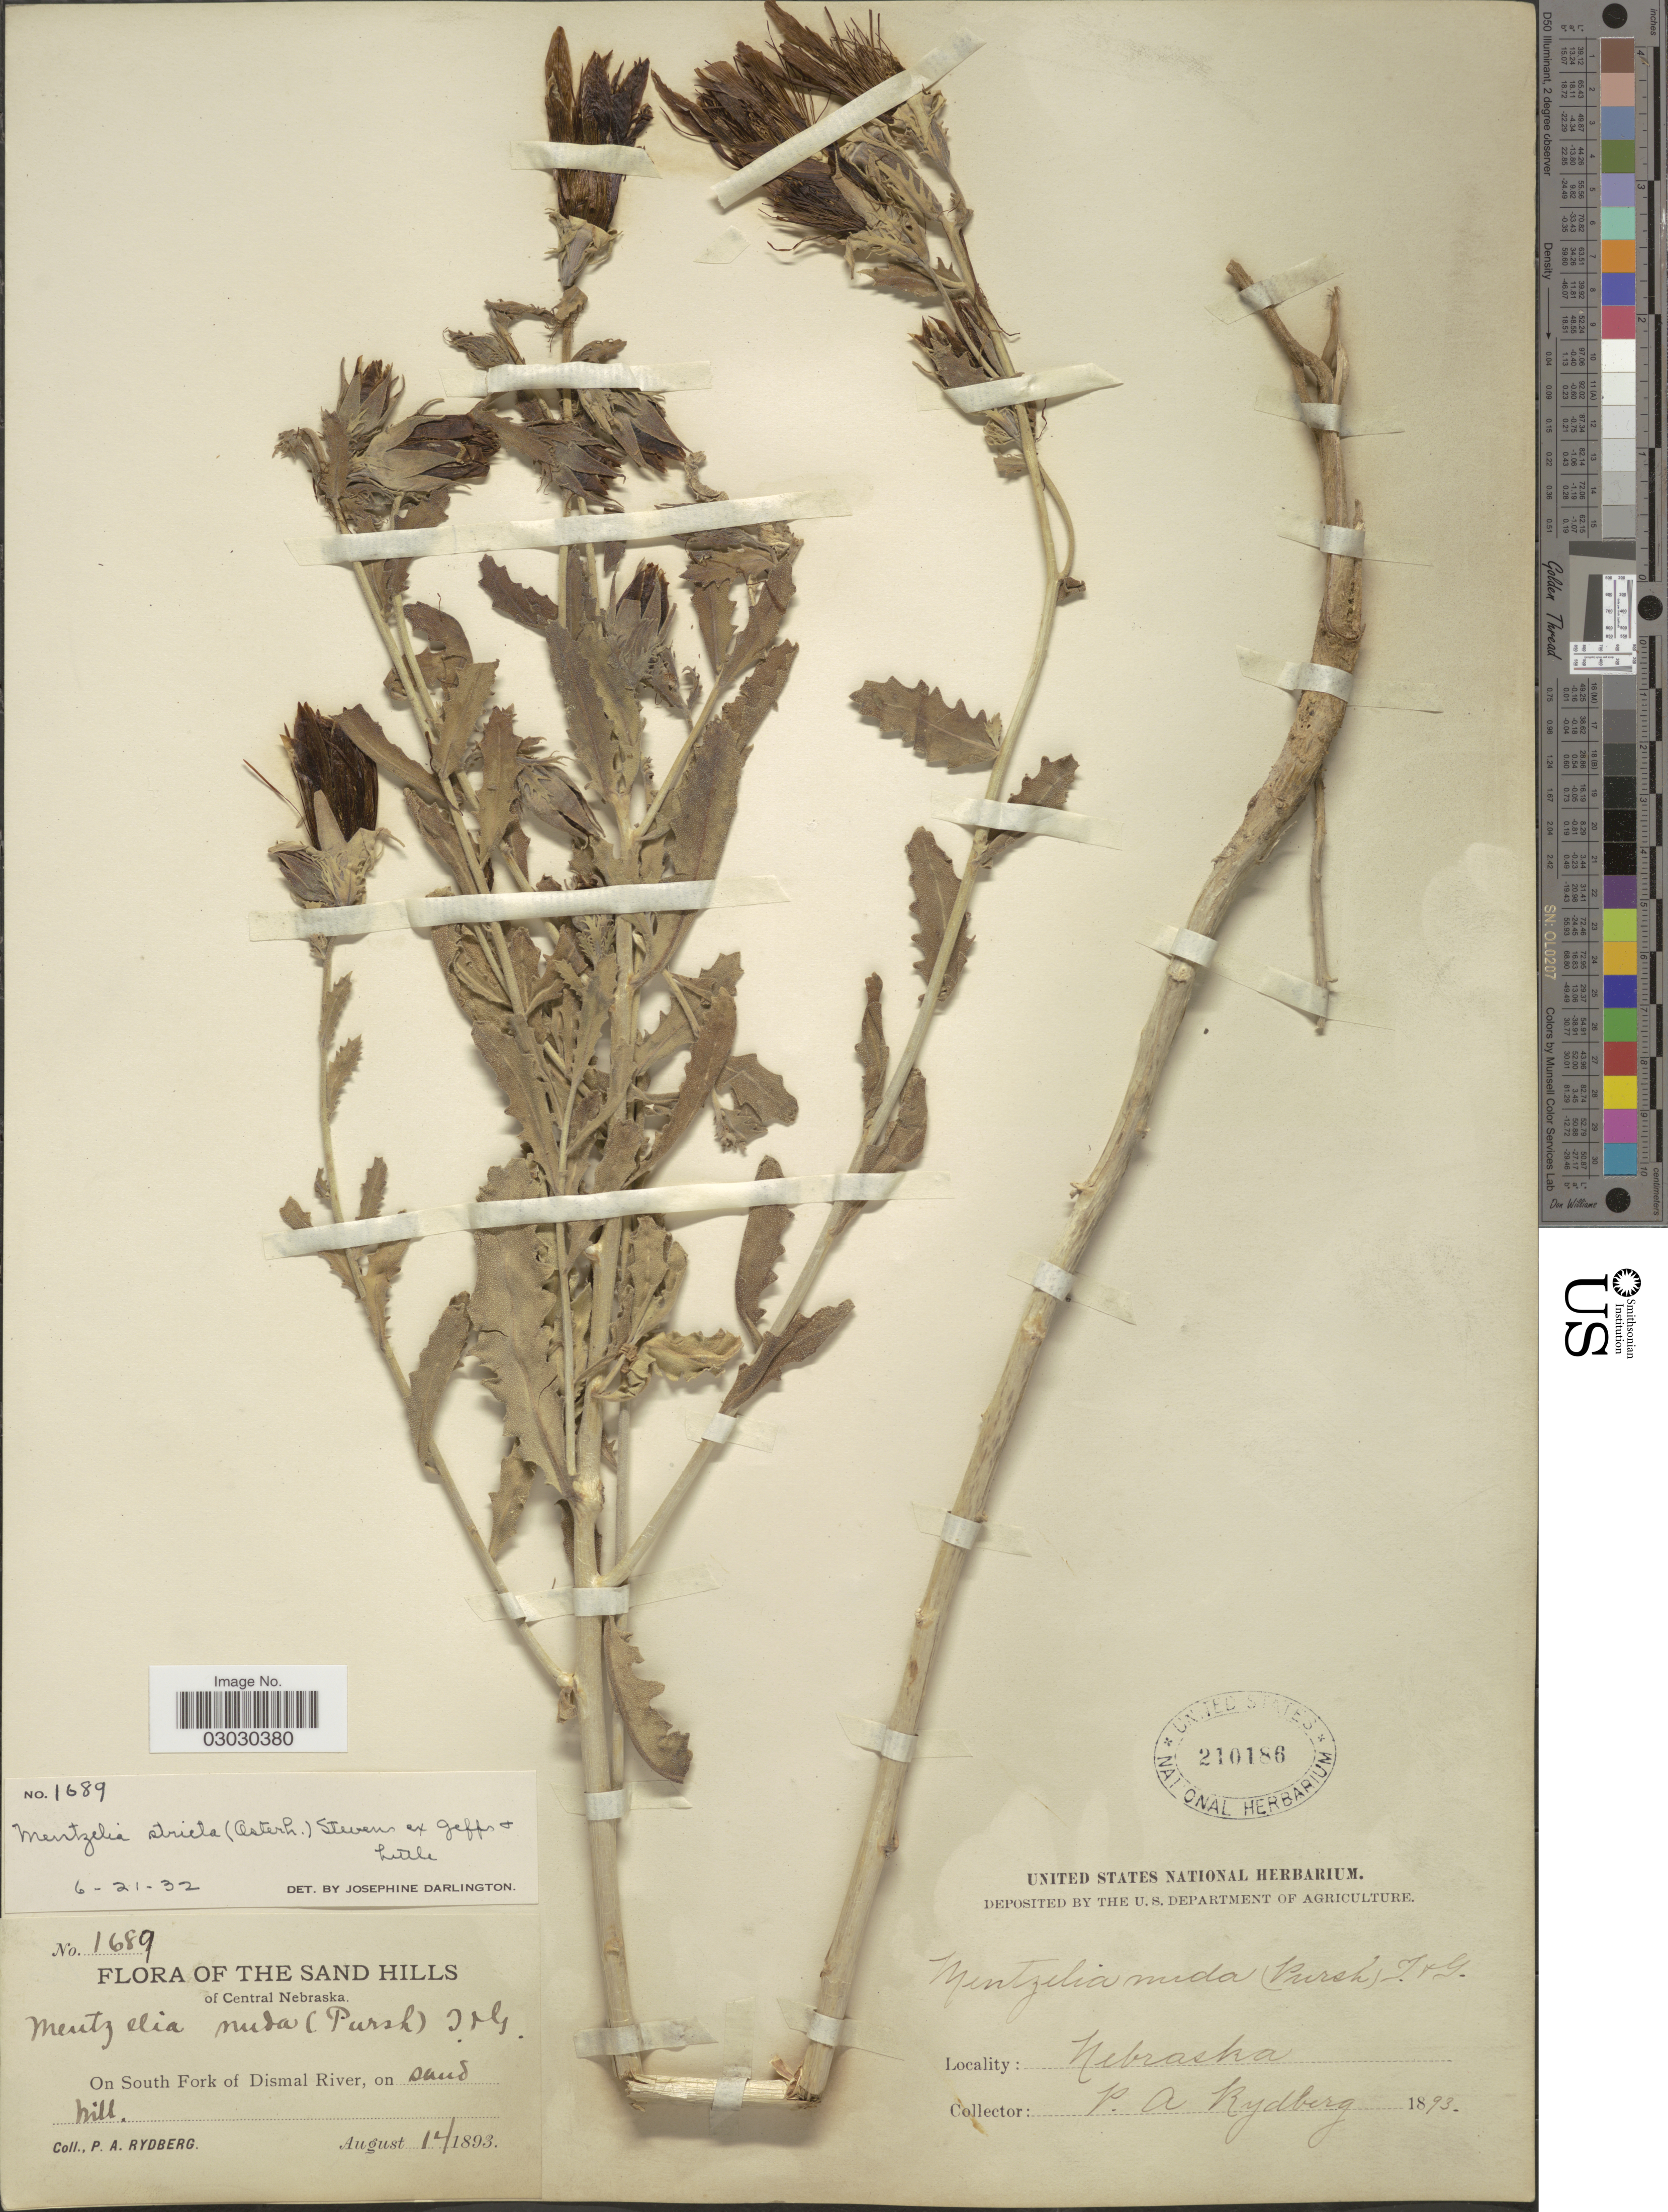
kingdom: Plantae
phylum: Tracheophyta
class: Magnoliopsida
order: Cornales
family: Loasaceae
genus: Mentzelia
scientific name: Mentzelia stricta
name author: (Osterh.) Stevens ex Jeffs & Little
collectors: P. A. Rydberg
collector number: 1689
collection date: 1893-08-14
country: United States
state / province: Nebraska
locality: The Sand Hills of Central Nebraska. On South Fork of Dismal River, on sand hill.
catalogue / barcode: US 210186